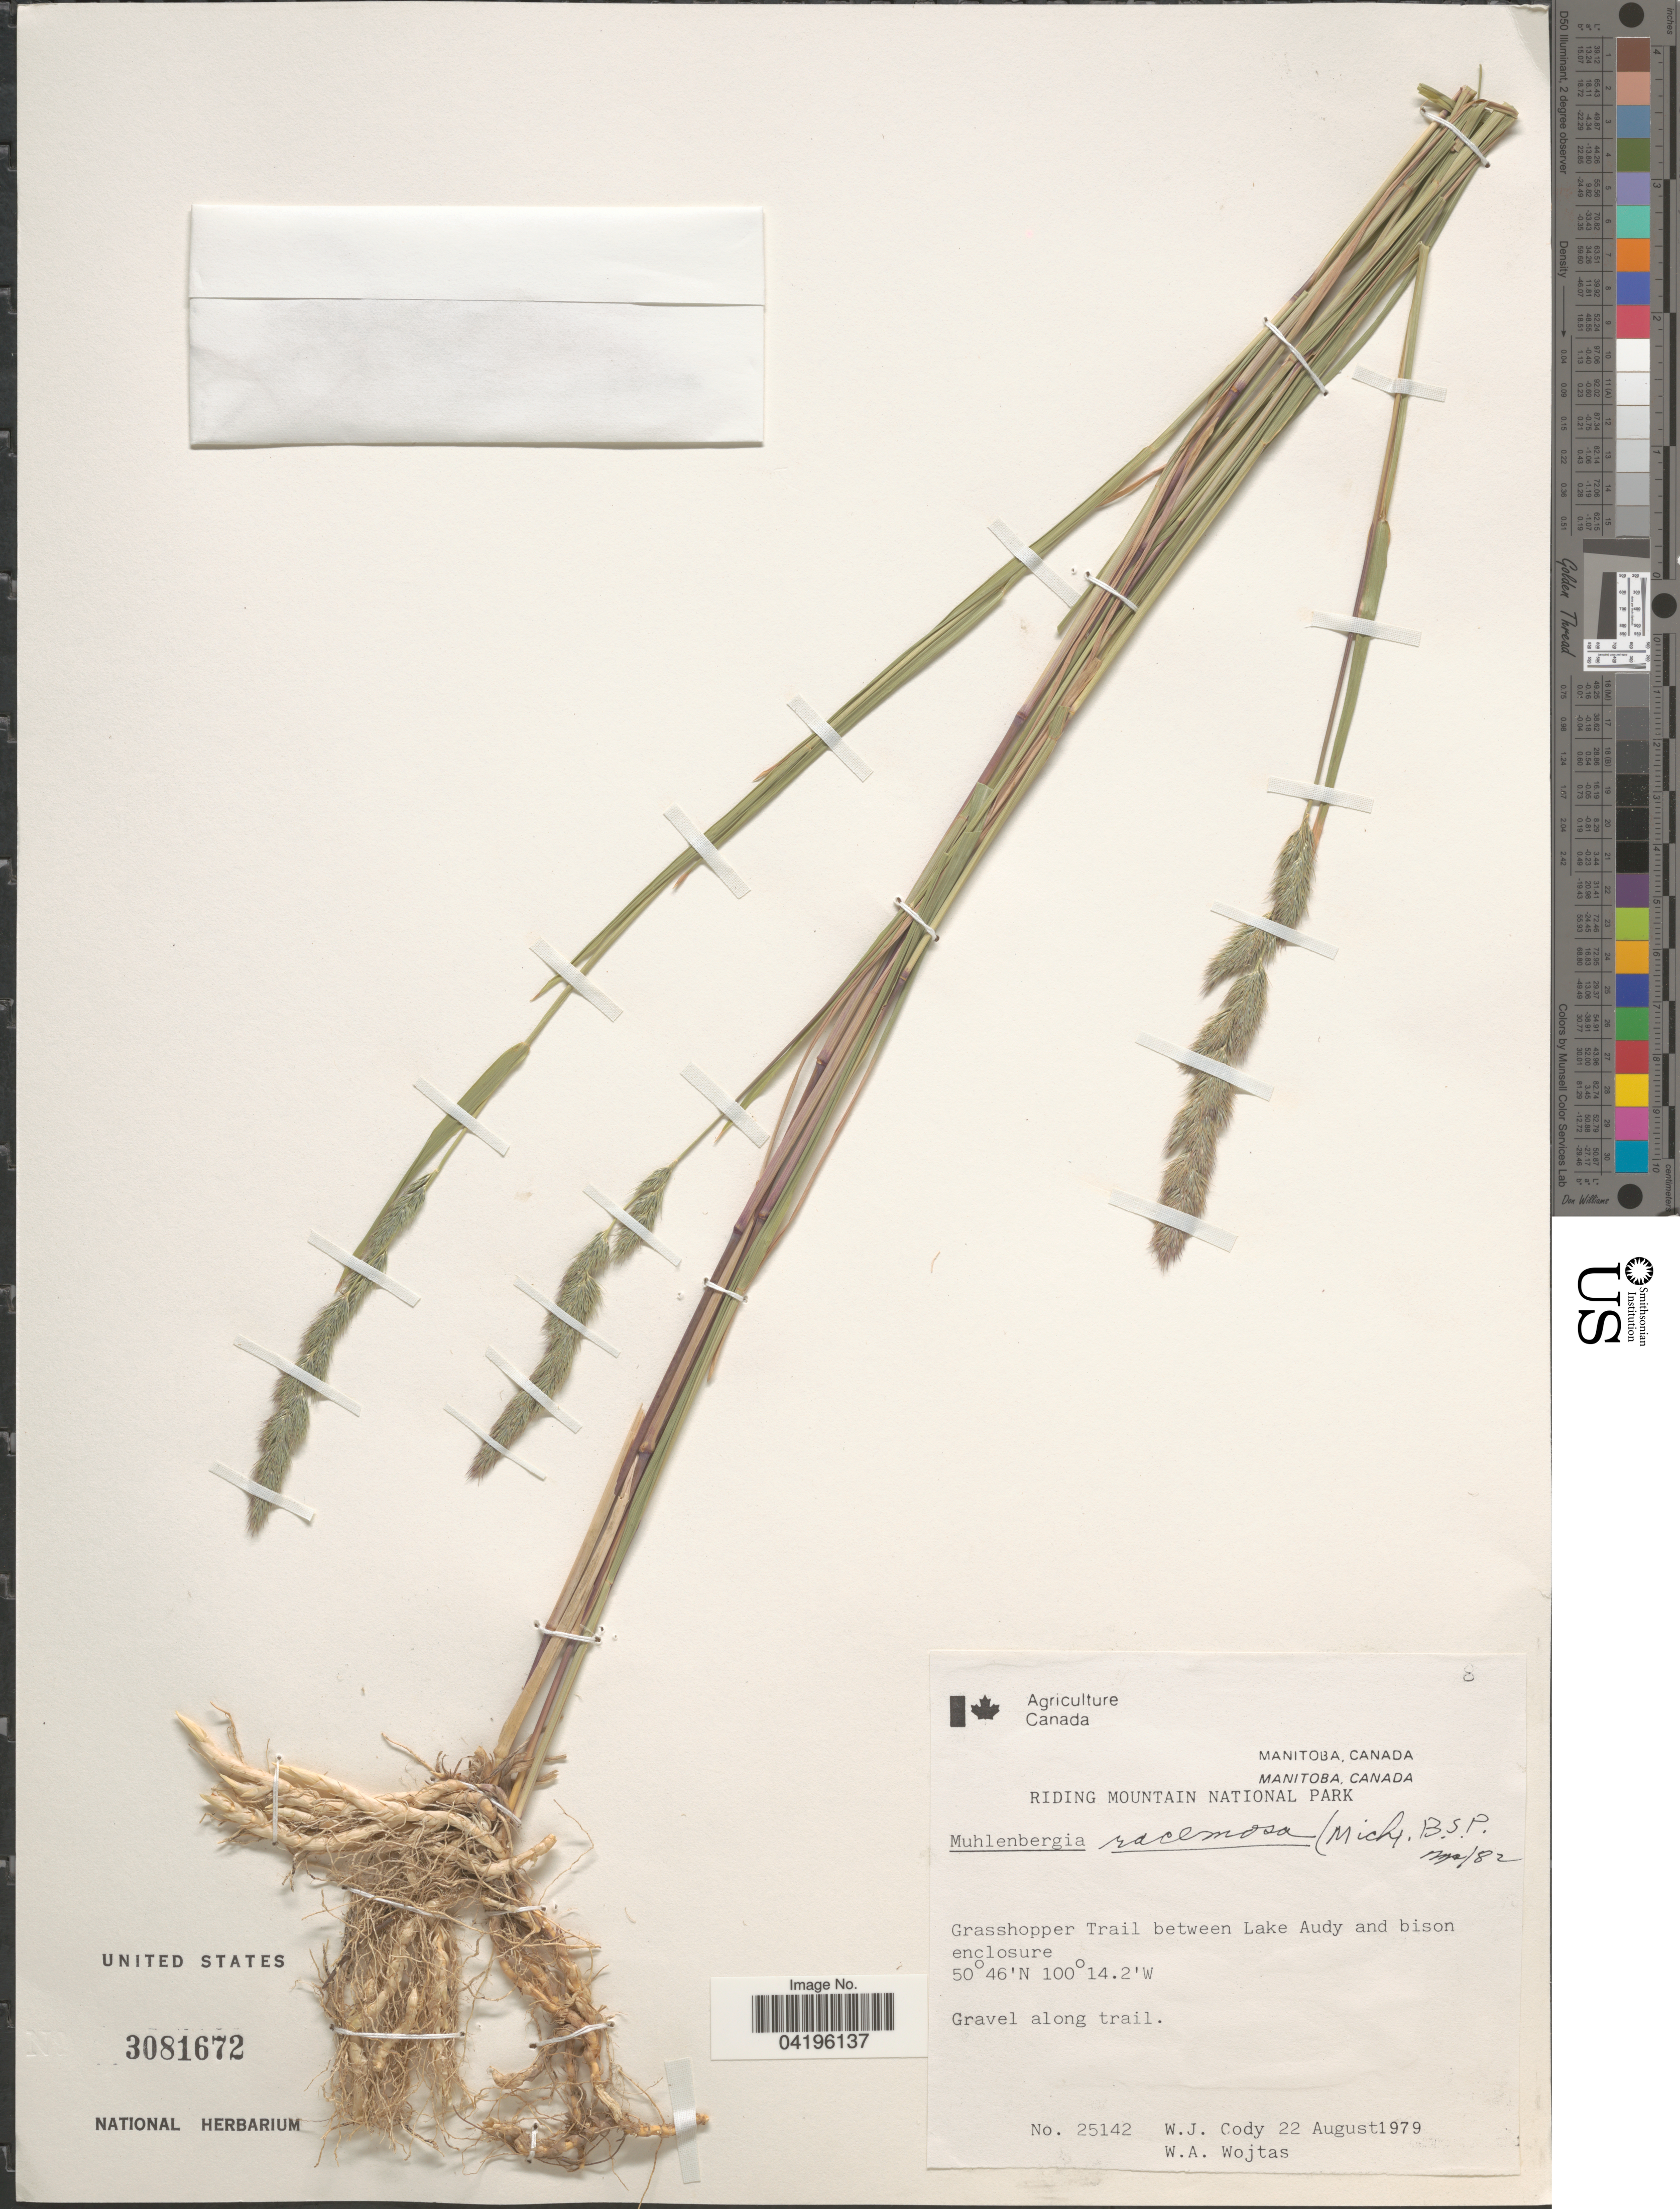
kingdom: Plantae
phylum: Tracheophyta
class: Liliopsida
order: Poales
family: Poaceae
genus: Muhlenbergia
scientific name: Muhlenbergia racemosa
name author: (Michx.) Britton et al.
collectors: W. Cody & W. Wojtas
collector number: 25142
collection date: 1979-08-22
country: Canada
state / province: Manitoba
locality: Riding Mountain National Park. Grasshopper Trail between Lake Andy and bison enclosure.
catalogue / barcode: US 3081672